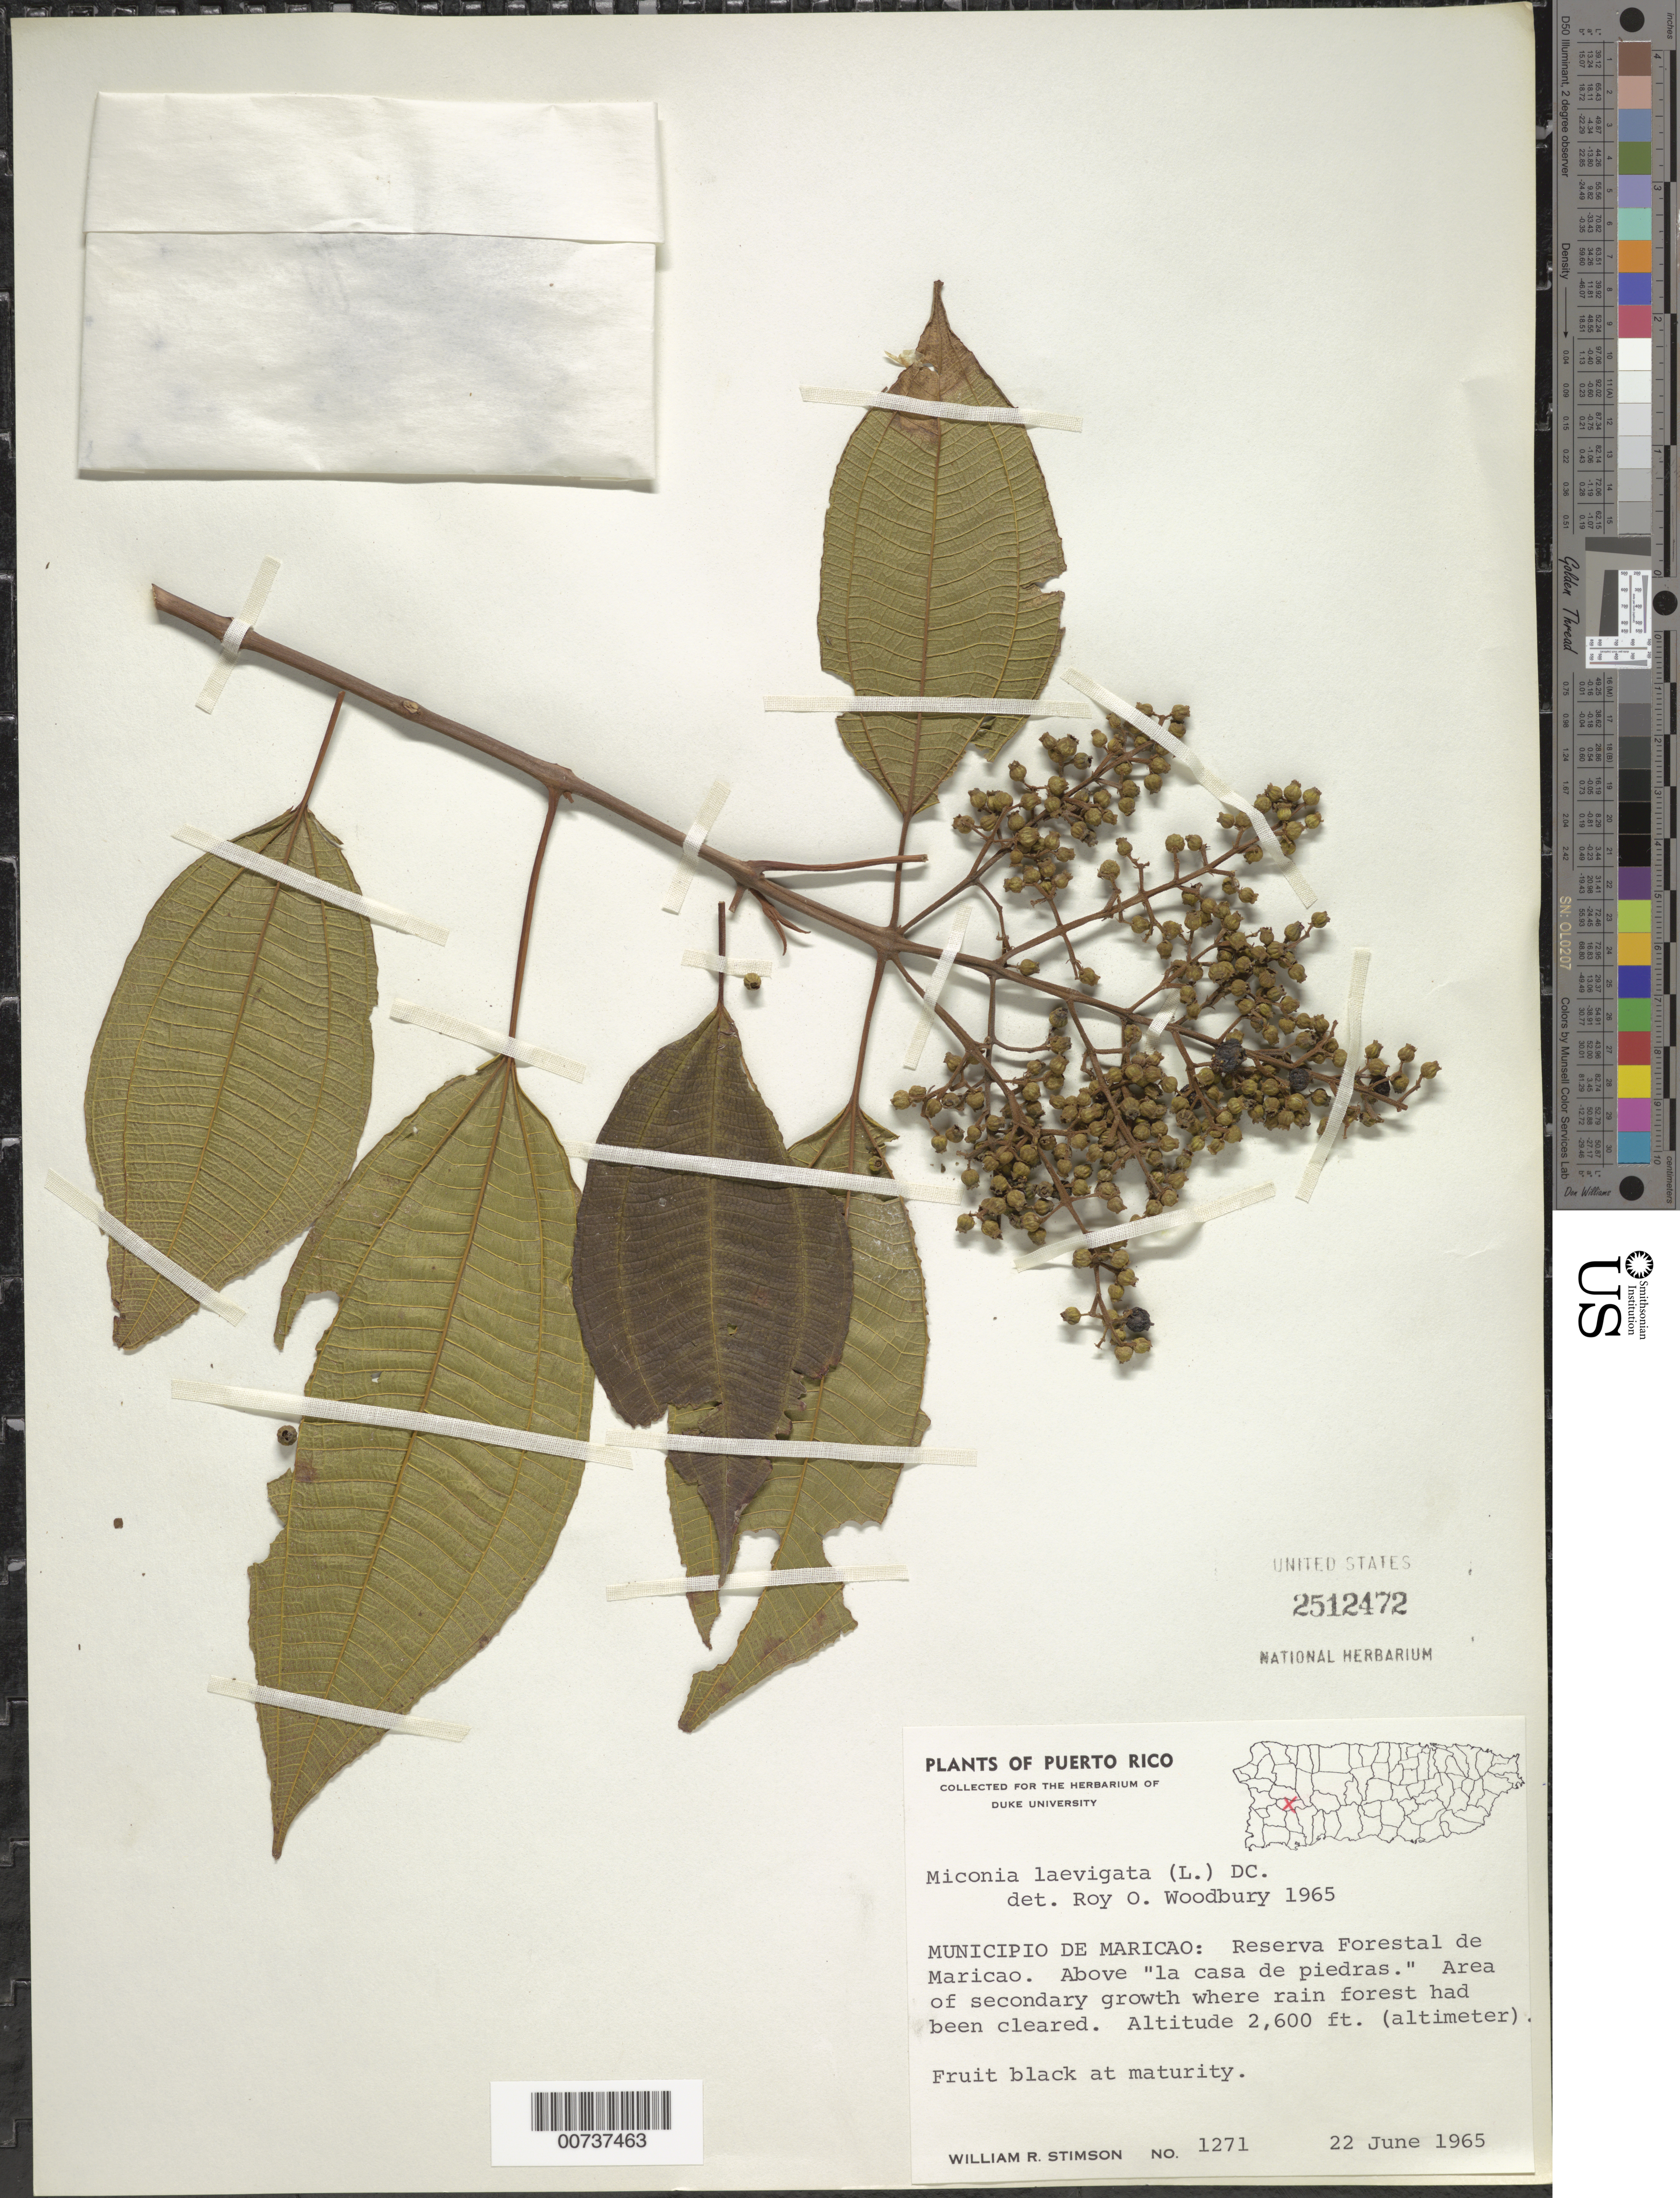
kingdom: Plantae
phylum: Tracheophyta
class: Magnoliopsida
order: Myrtales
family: Melastomataceae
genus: Miconia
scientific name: Miconia laevigata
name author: (L.) D. Don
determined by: Woodbury, R. O.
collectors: W. R. Stimson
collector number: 1271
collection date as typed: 22 Jun 1965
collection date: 1965-06-22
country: Puerto Rico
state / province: Maricao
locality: Reserva Forestal de Maricao. Above "La Casa de Piedras". Area of secondary growth where rain forest had been cleared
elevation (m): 792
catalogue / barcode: US 2512472